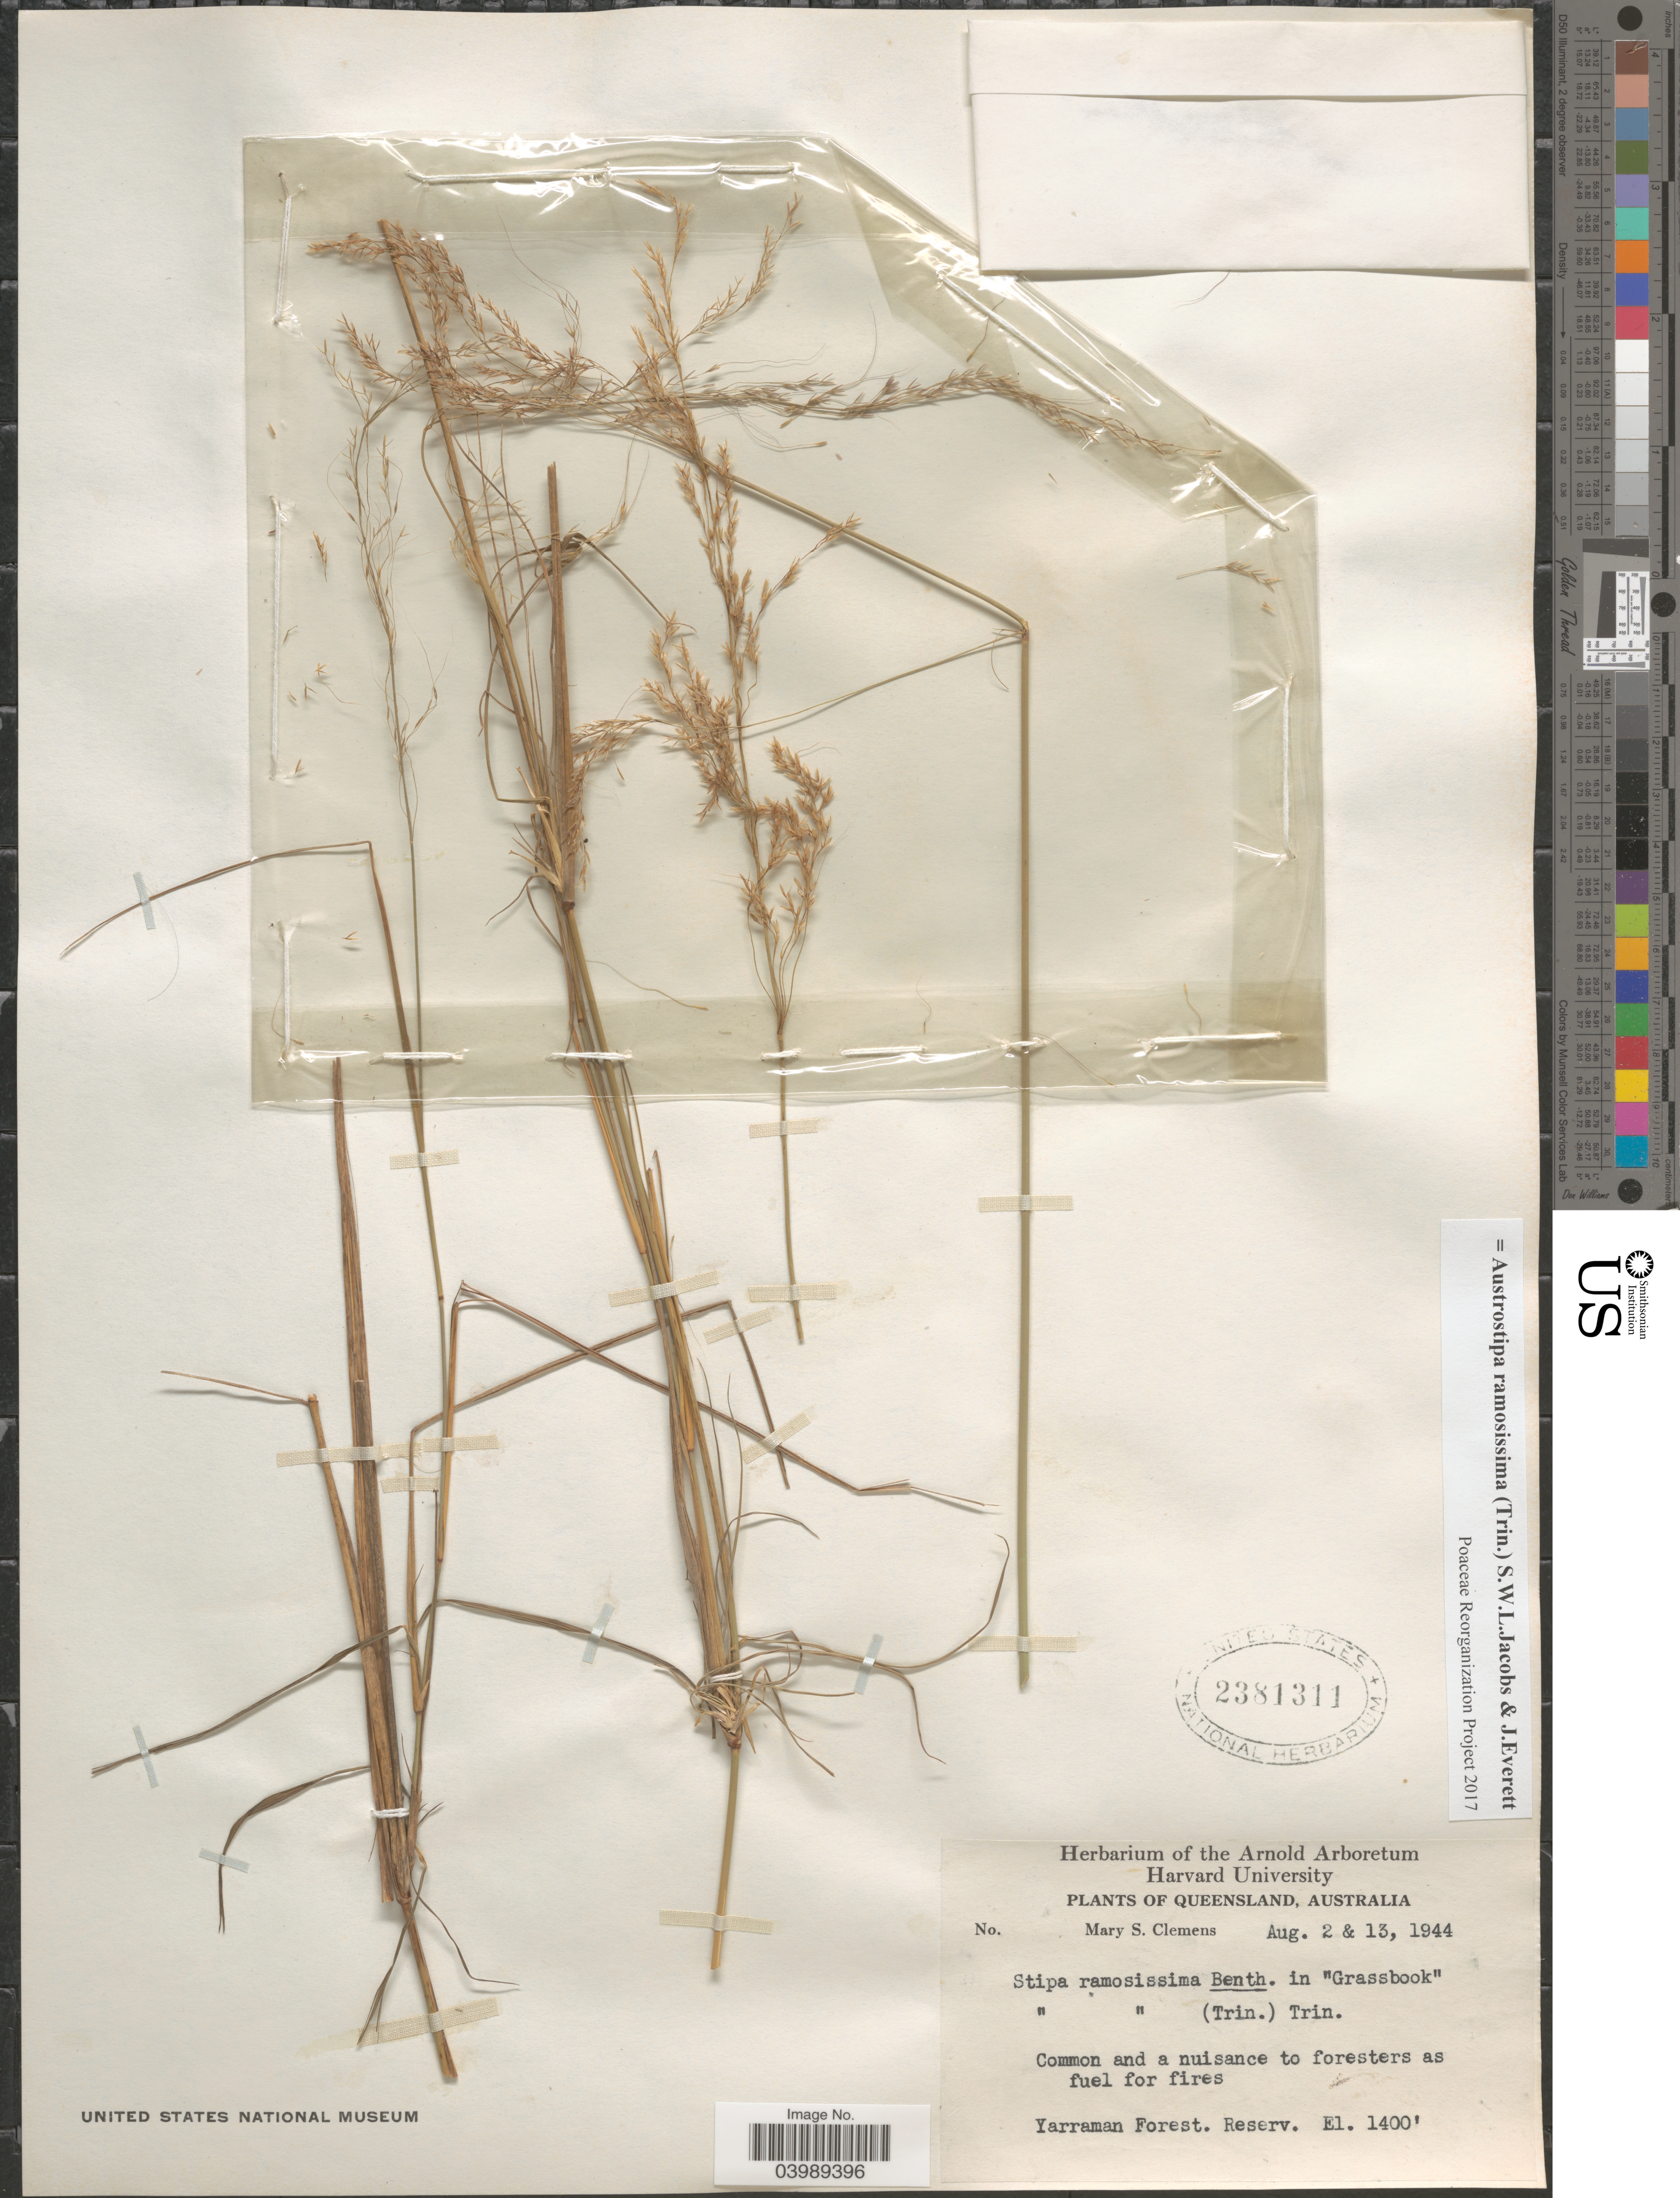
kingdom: Plantae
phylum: Tracheophyta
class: Liliopsida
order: Poales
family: Poaceae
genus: Austrostipa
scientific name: Austrostipa ramosissima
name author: (Trin.) S.W.L. Jacobs & J. Everett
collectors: M. S. Clemens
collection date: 1944-08-02/1944-08-13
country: Australia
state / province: Queensland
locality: Yarraman Forest. Reserv.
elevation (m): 427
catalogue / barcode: US 2381311